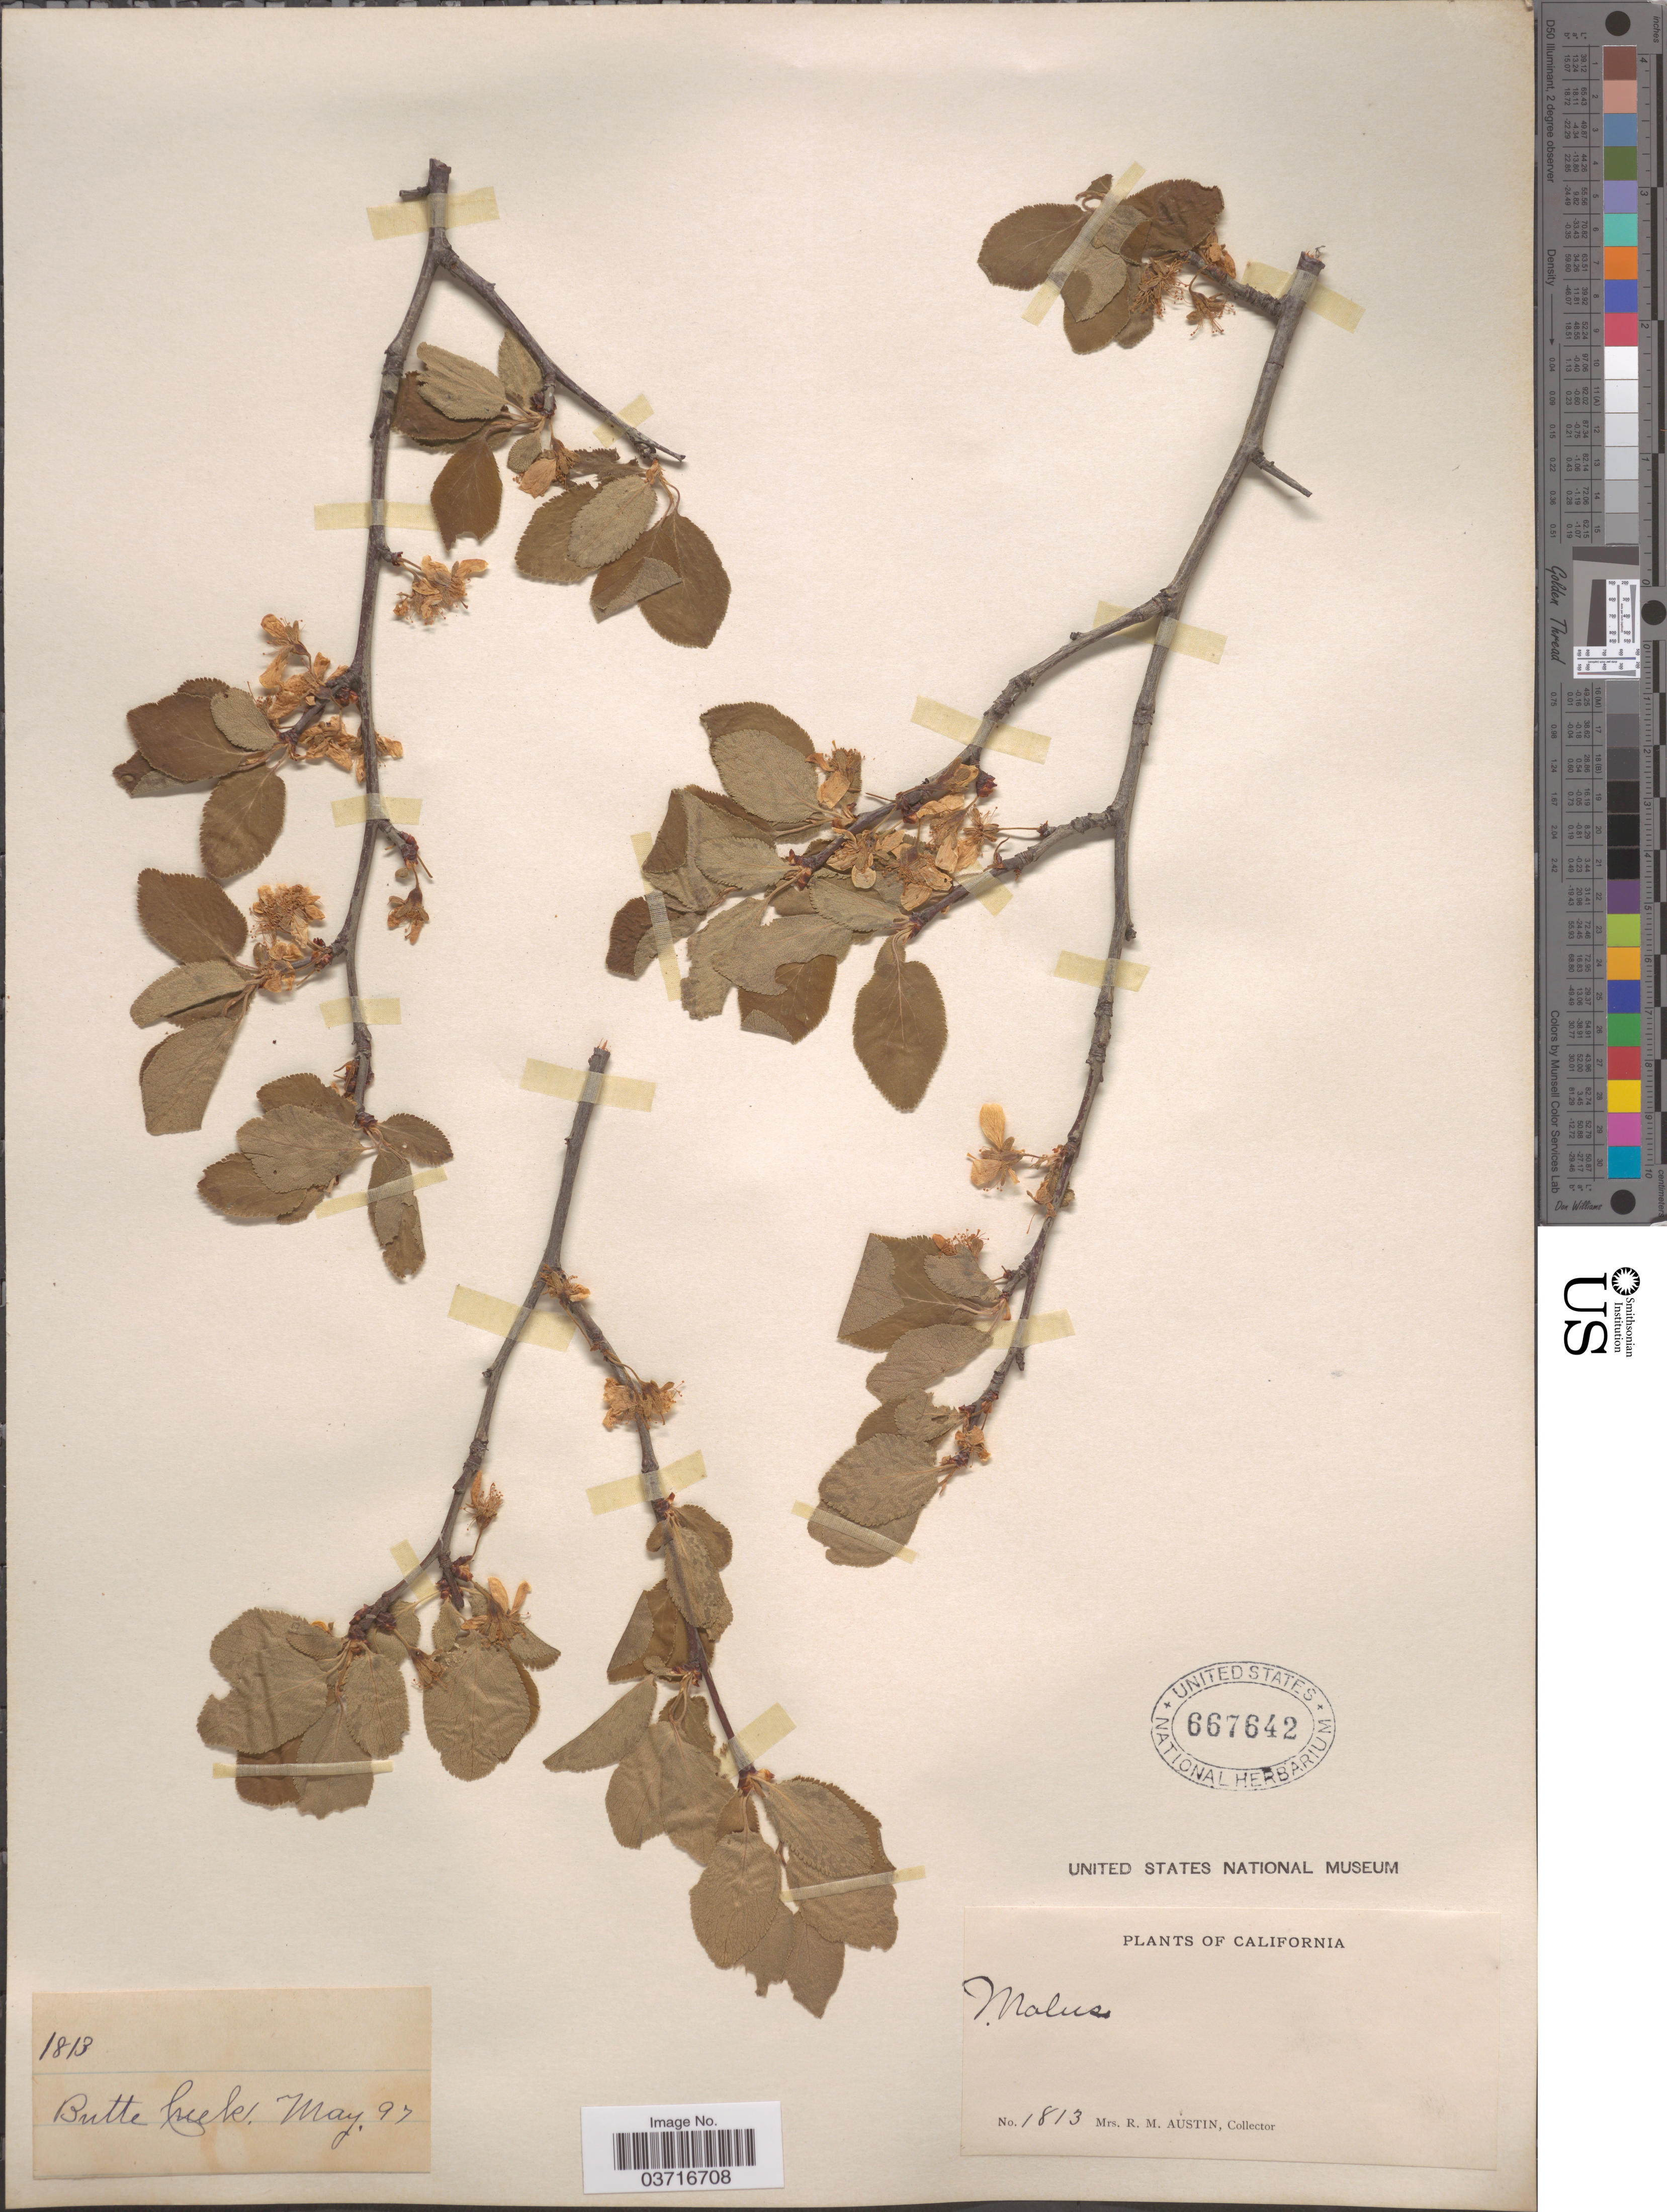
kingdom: Plantae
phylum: Tracheophyta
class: Magnoliopsida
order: Rosales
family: Rosaceae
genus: Prunus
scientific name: Prunus sp.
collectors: R. Austin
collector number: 1813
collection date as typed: Transcribed d/m/y: /5/97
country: United States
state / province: California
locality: Butte Creek.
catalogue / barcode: US 667642